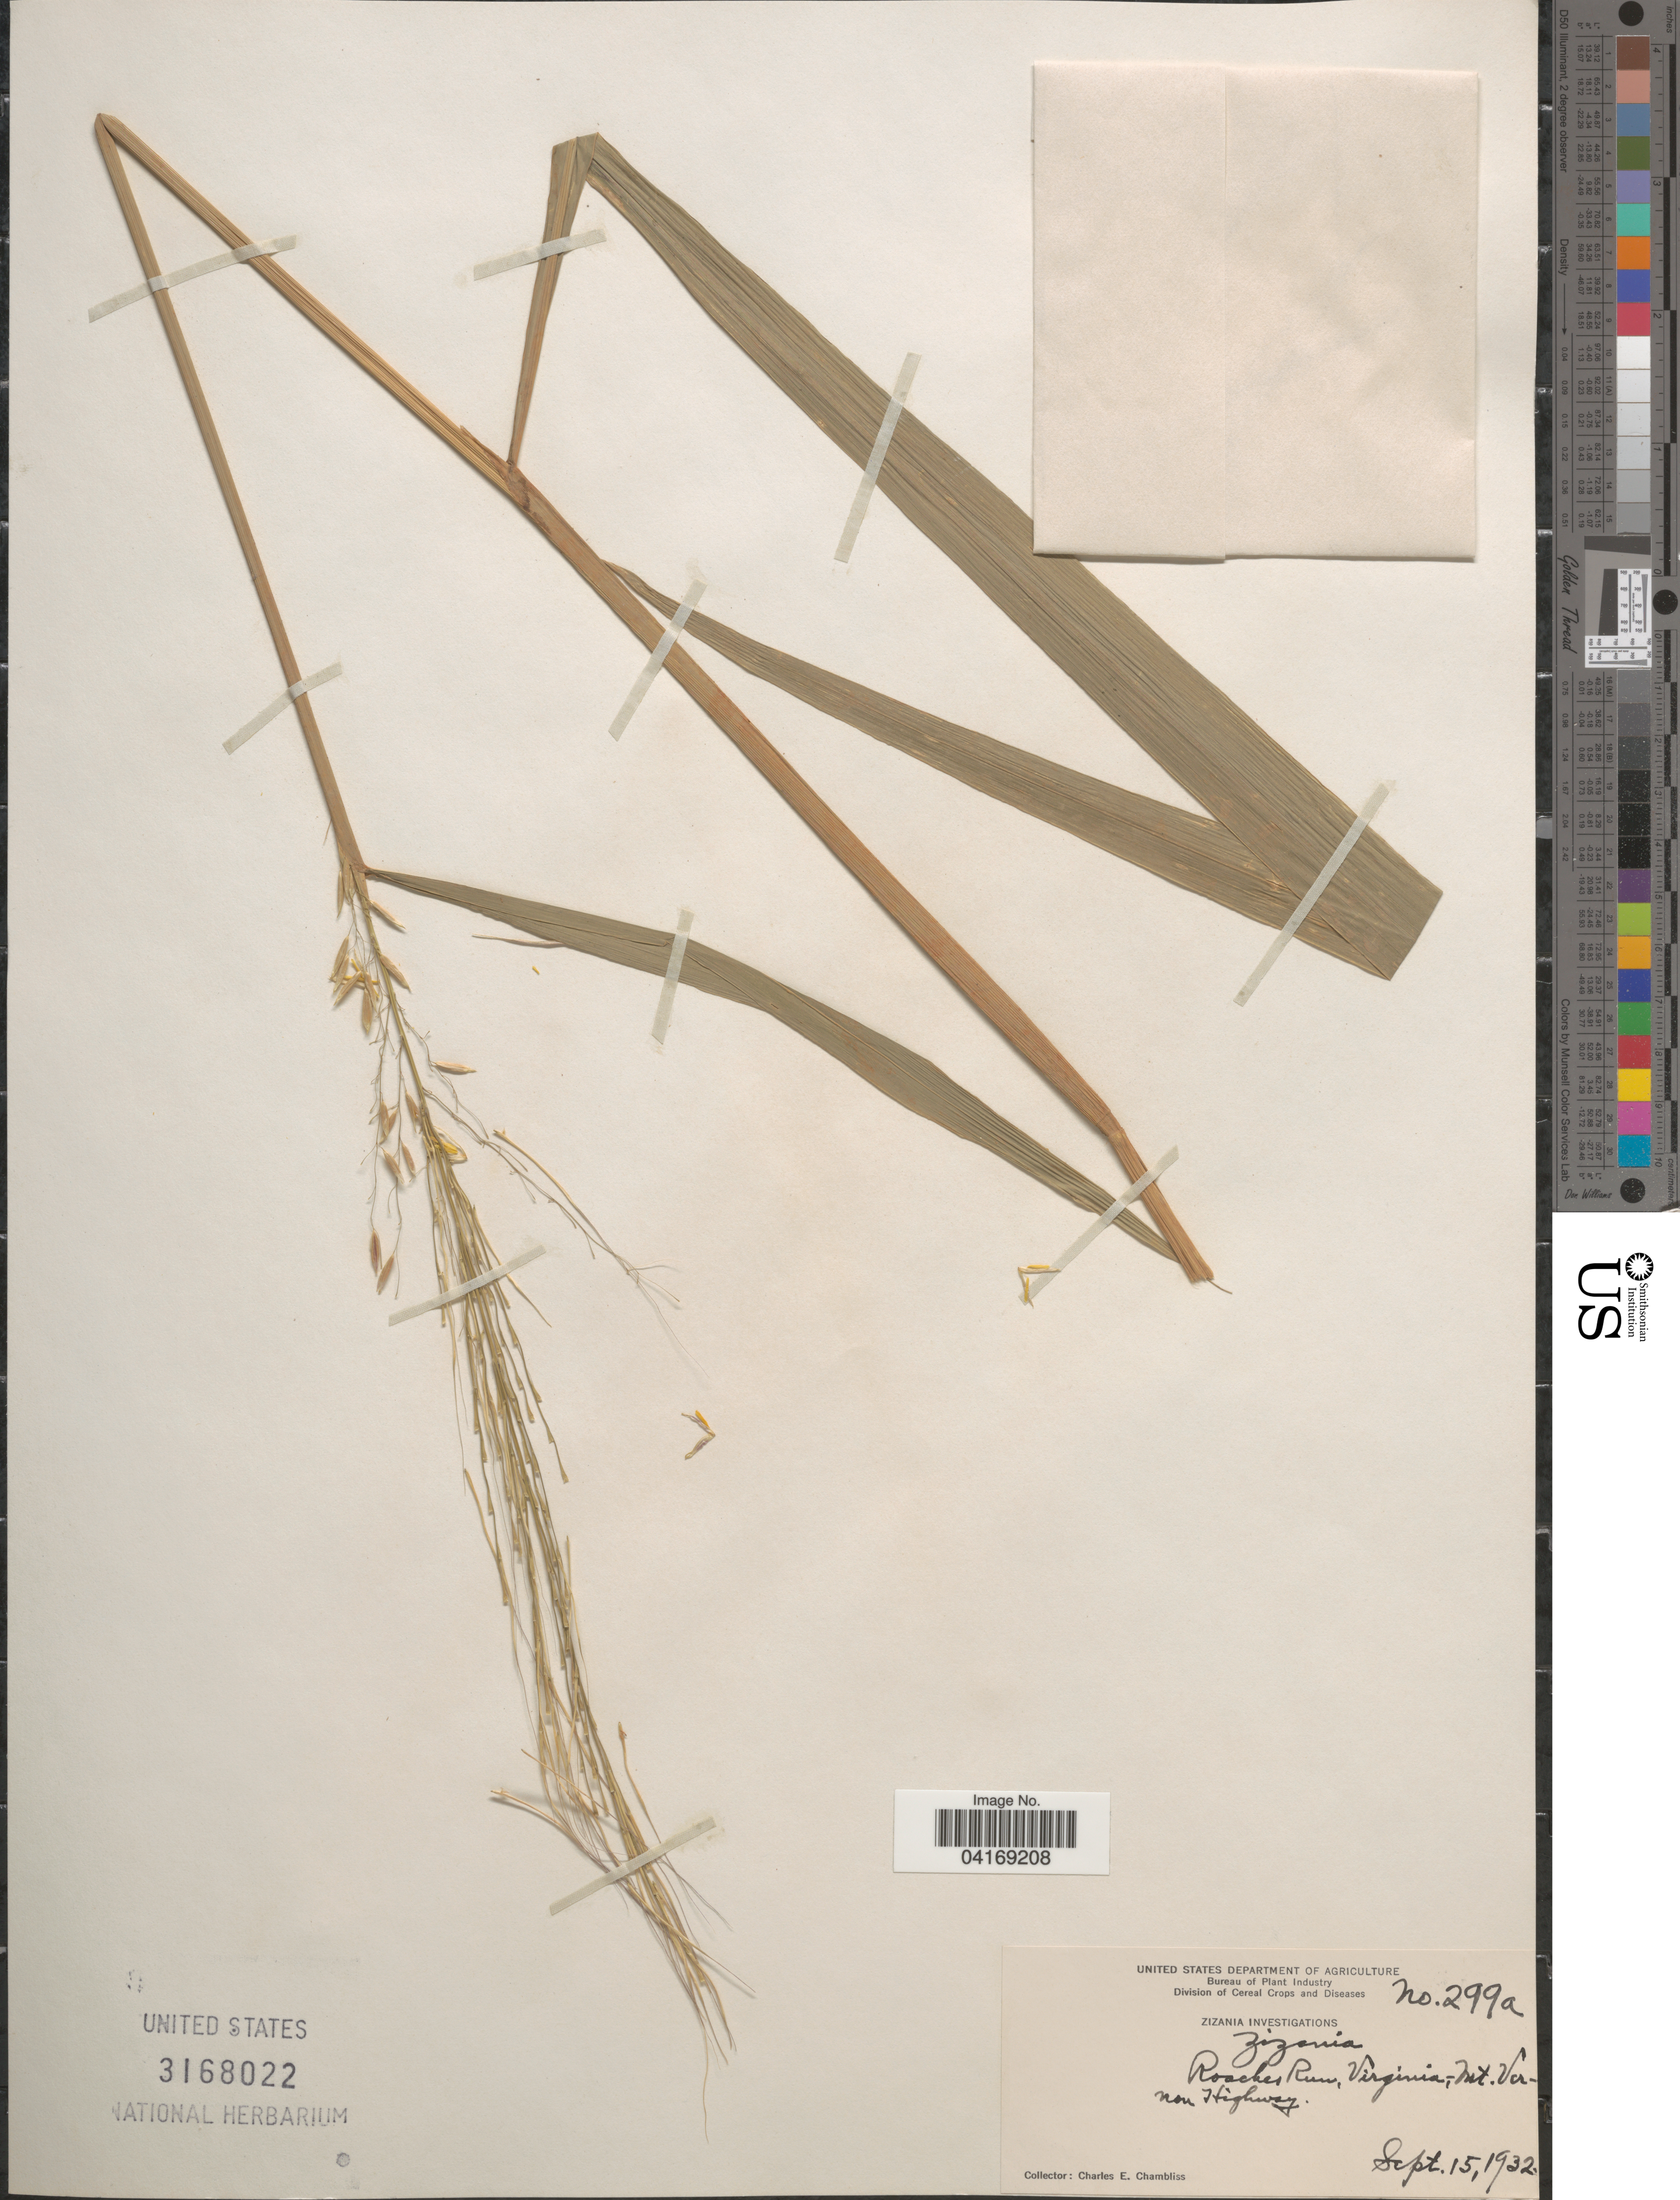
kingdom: Plantae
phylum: Tracheophyta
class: Liliopsida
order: Poales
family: Poaceae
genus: Zizania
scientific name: Zizania sp.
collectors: C. Chambliss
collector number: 299a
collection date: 1932-09-15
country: United States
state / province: Virginia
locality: Roaches Run, Mt. Vernon Highway.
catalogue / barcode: US 3168022